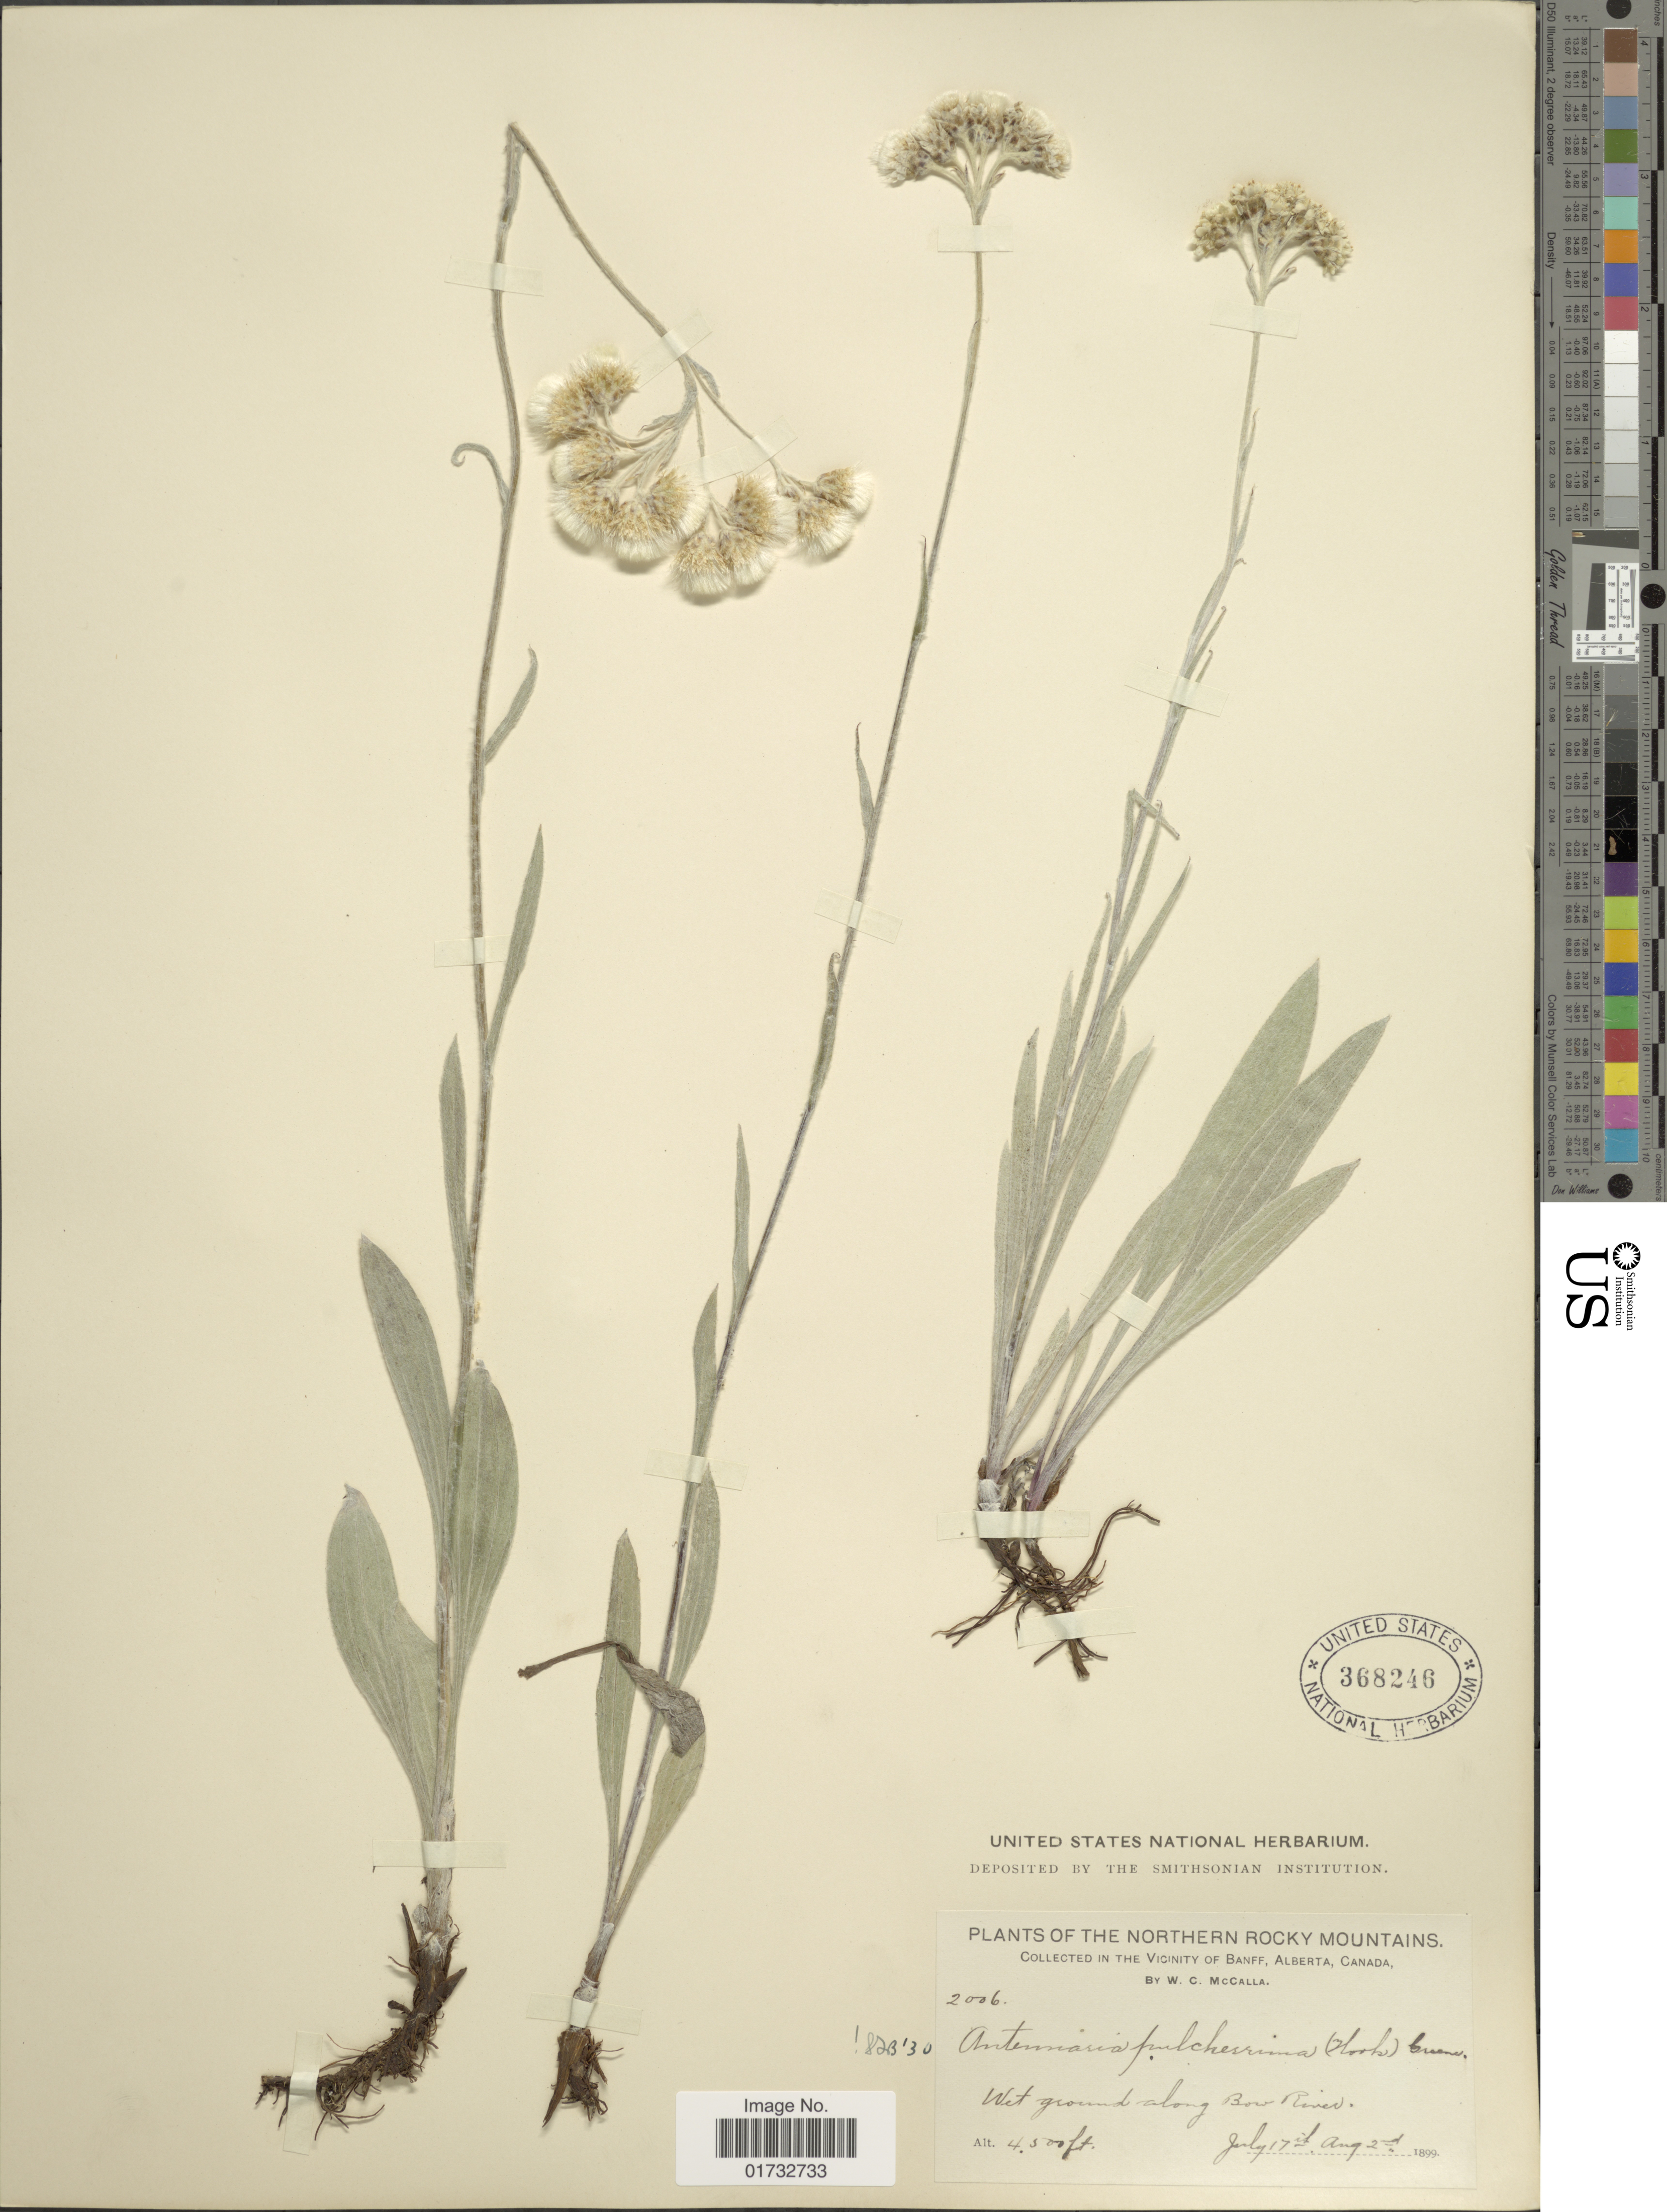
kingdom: Plantae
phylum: Tracheophyta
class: Magnoliopsida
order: Asterales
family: Asteraceae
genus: Antennaria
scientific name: Antennaria pulcherrima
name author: (Hook.) Greene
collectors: W. McCalla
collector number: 2006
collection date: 1899-07-17/1899-08-02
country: Canada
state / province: Alberta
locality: Vicinity of Banff. along Bow River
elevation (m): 1372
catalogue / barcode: US 368246